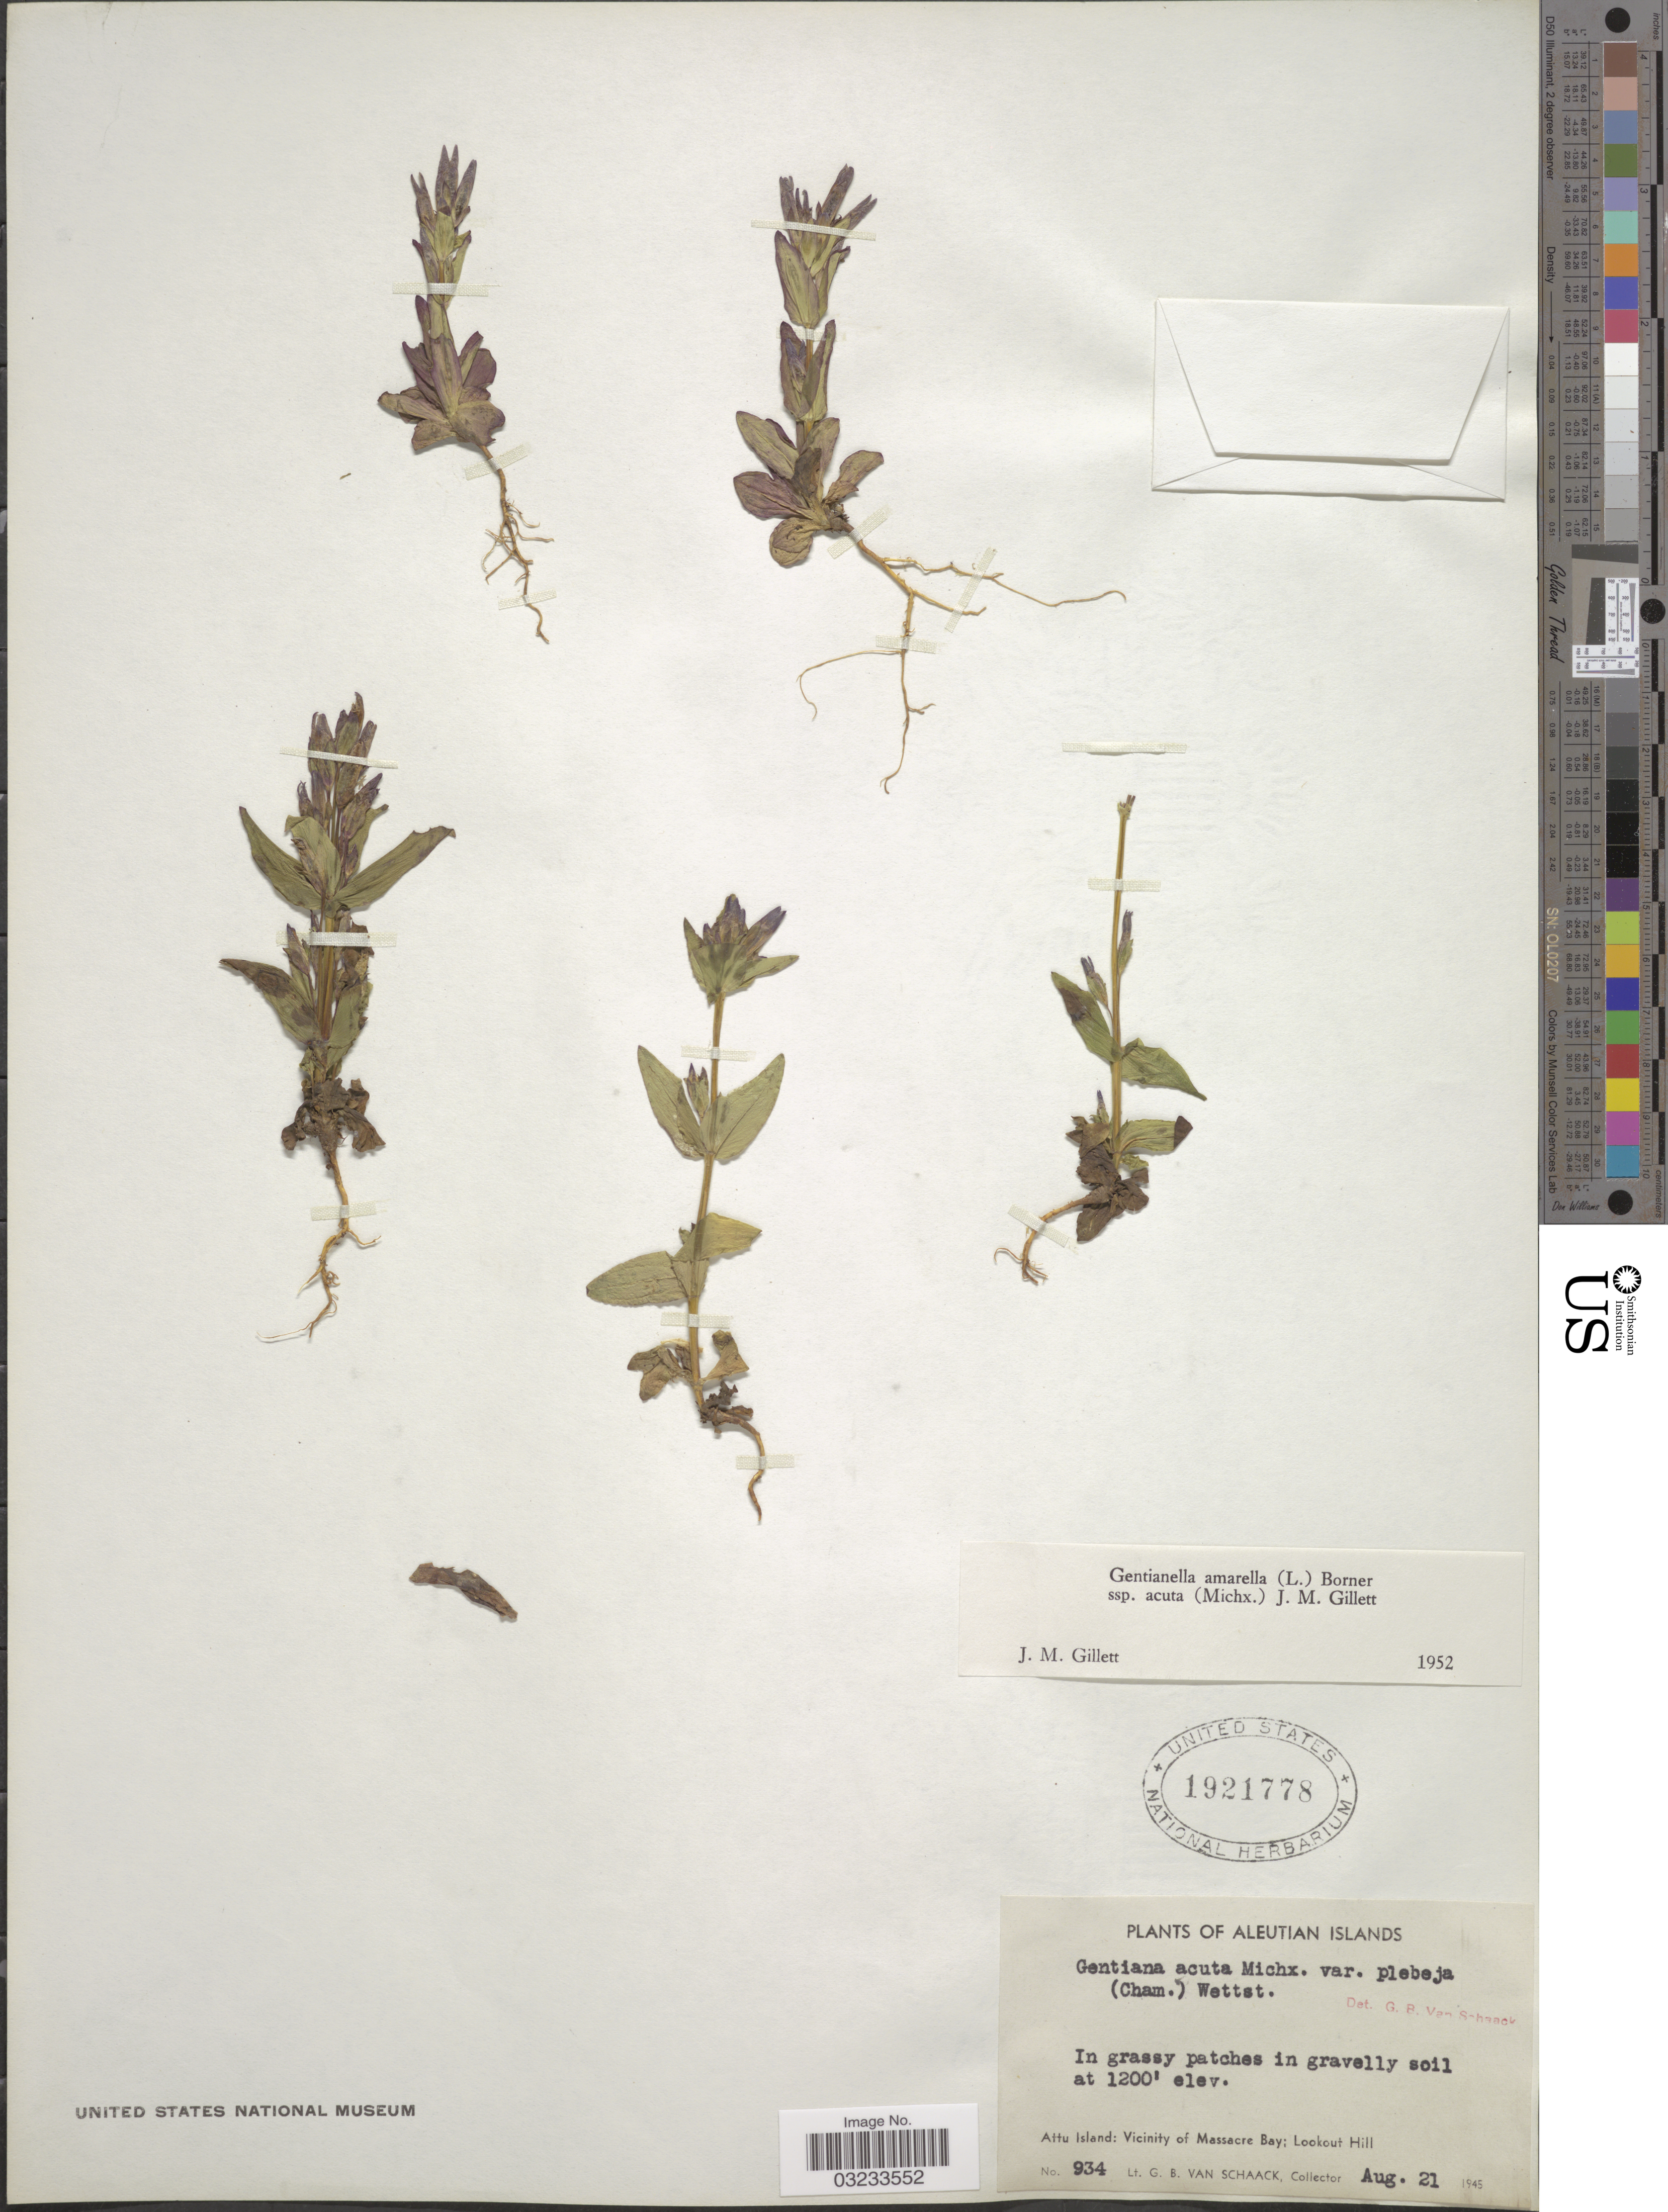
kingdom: Plantae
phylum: Tracheophyta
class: Magnoliopsida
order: Gentianales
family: Gentianaceae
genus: Gentiana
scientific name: Gentiana acuta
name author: Michx.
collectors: G. Van Schaack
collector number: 934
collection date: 1945-08-21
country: United States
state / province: Alaska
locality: Aleutian Islands. Attu Island: Vicinity of Massacre Bay; Lookout Hill.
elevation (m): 366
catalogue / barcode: US 1921778